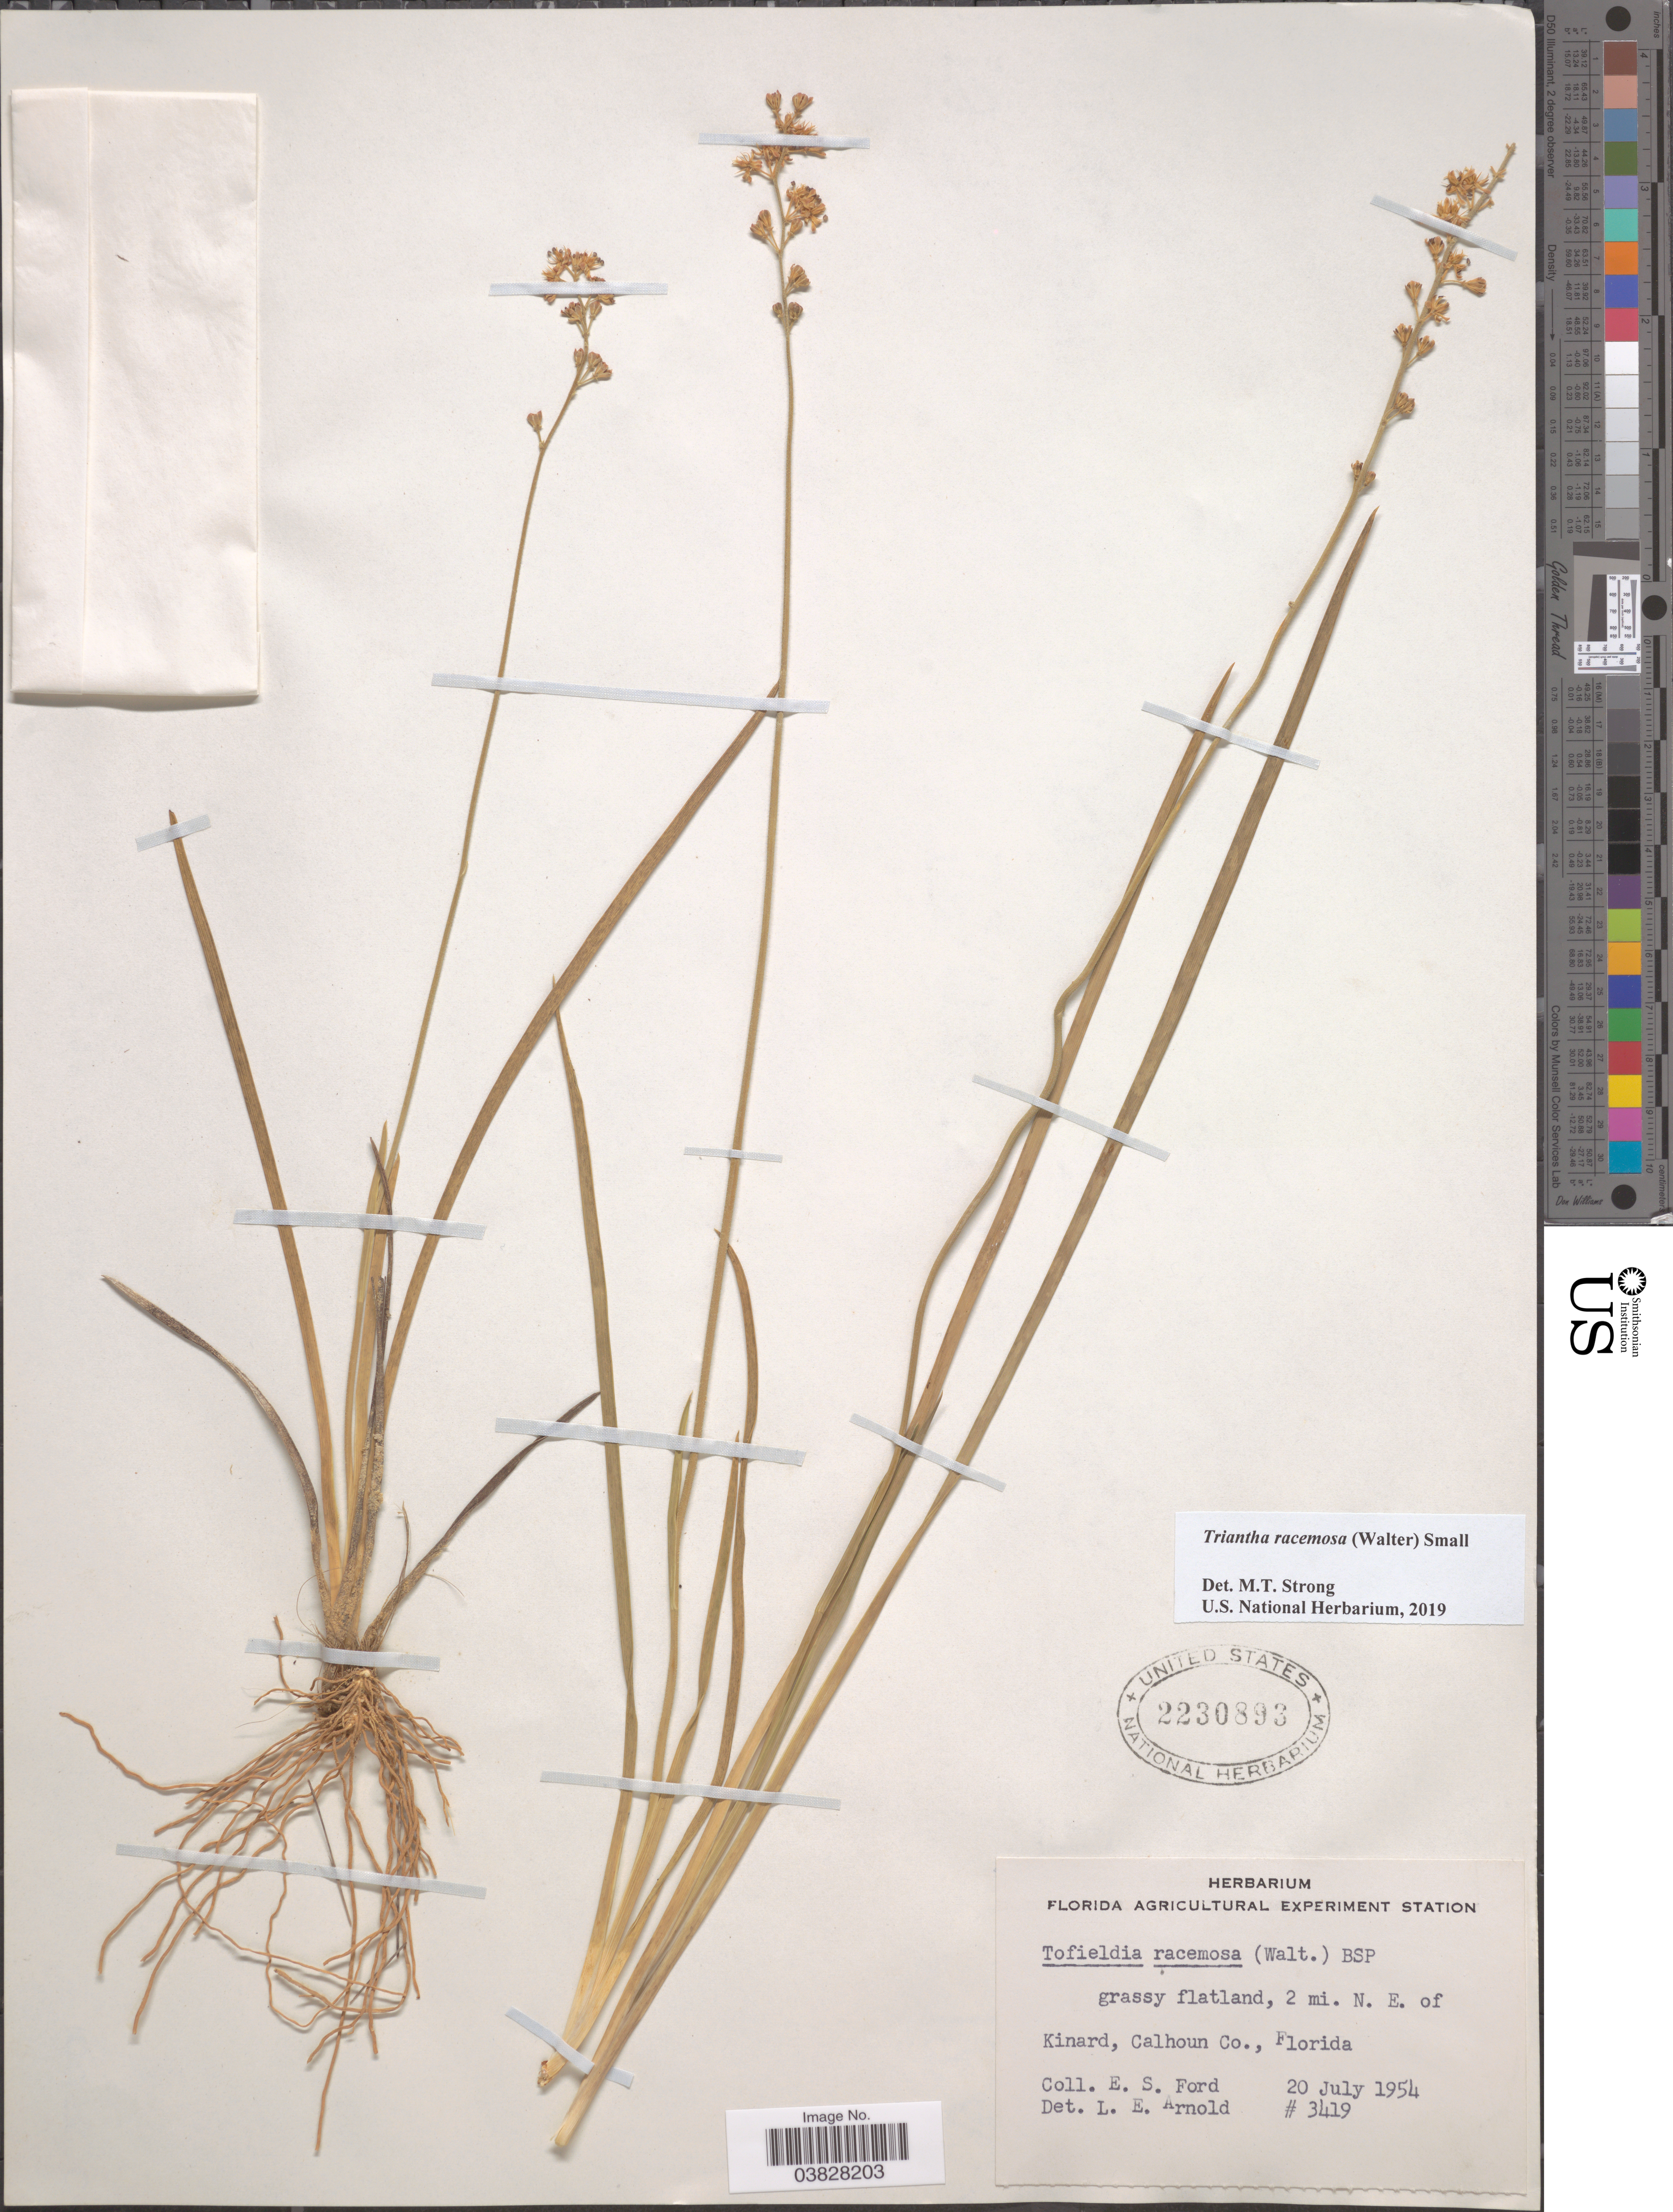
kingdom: Plantae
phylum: Tracheophyta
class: Liliopsida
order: Alismatales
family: Tofieldiaceae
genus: Triantha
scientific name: Triantha racemosa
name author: (Walter) Small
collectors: E. Ford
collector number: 3419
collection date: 1954-07-20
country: United States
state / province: Florida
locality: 2 mi. N. E. of Kinard, Calhoun Co.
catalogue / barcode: US 2230893